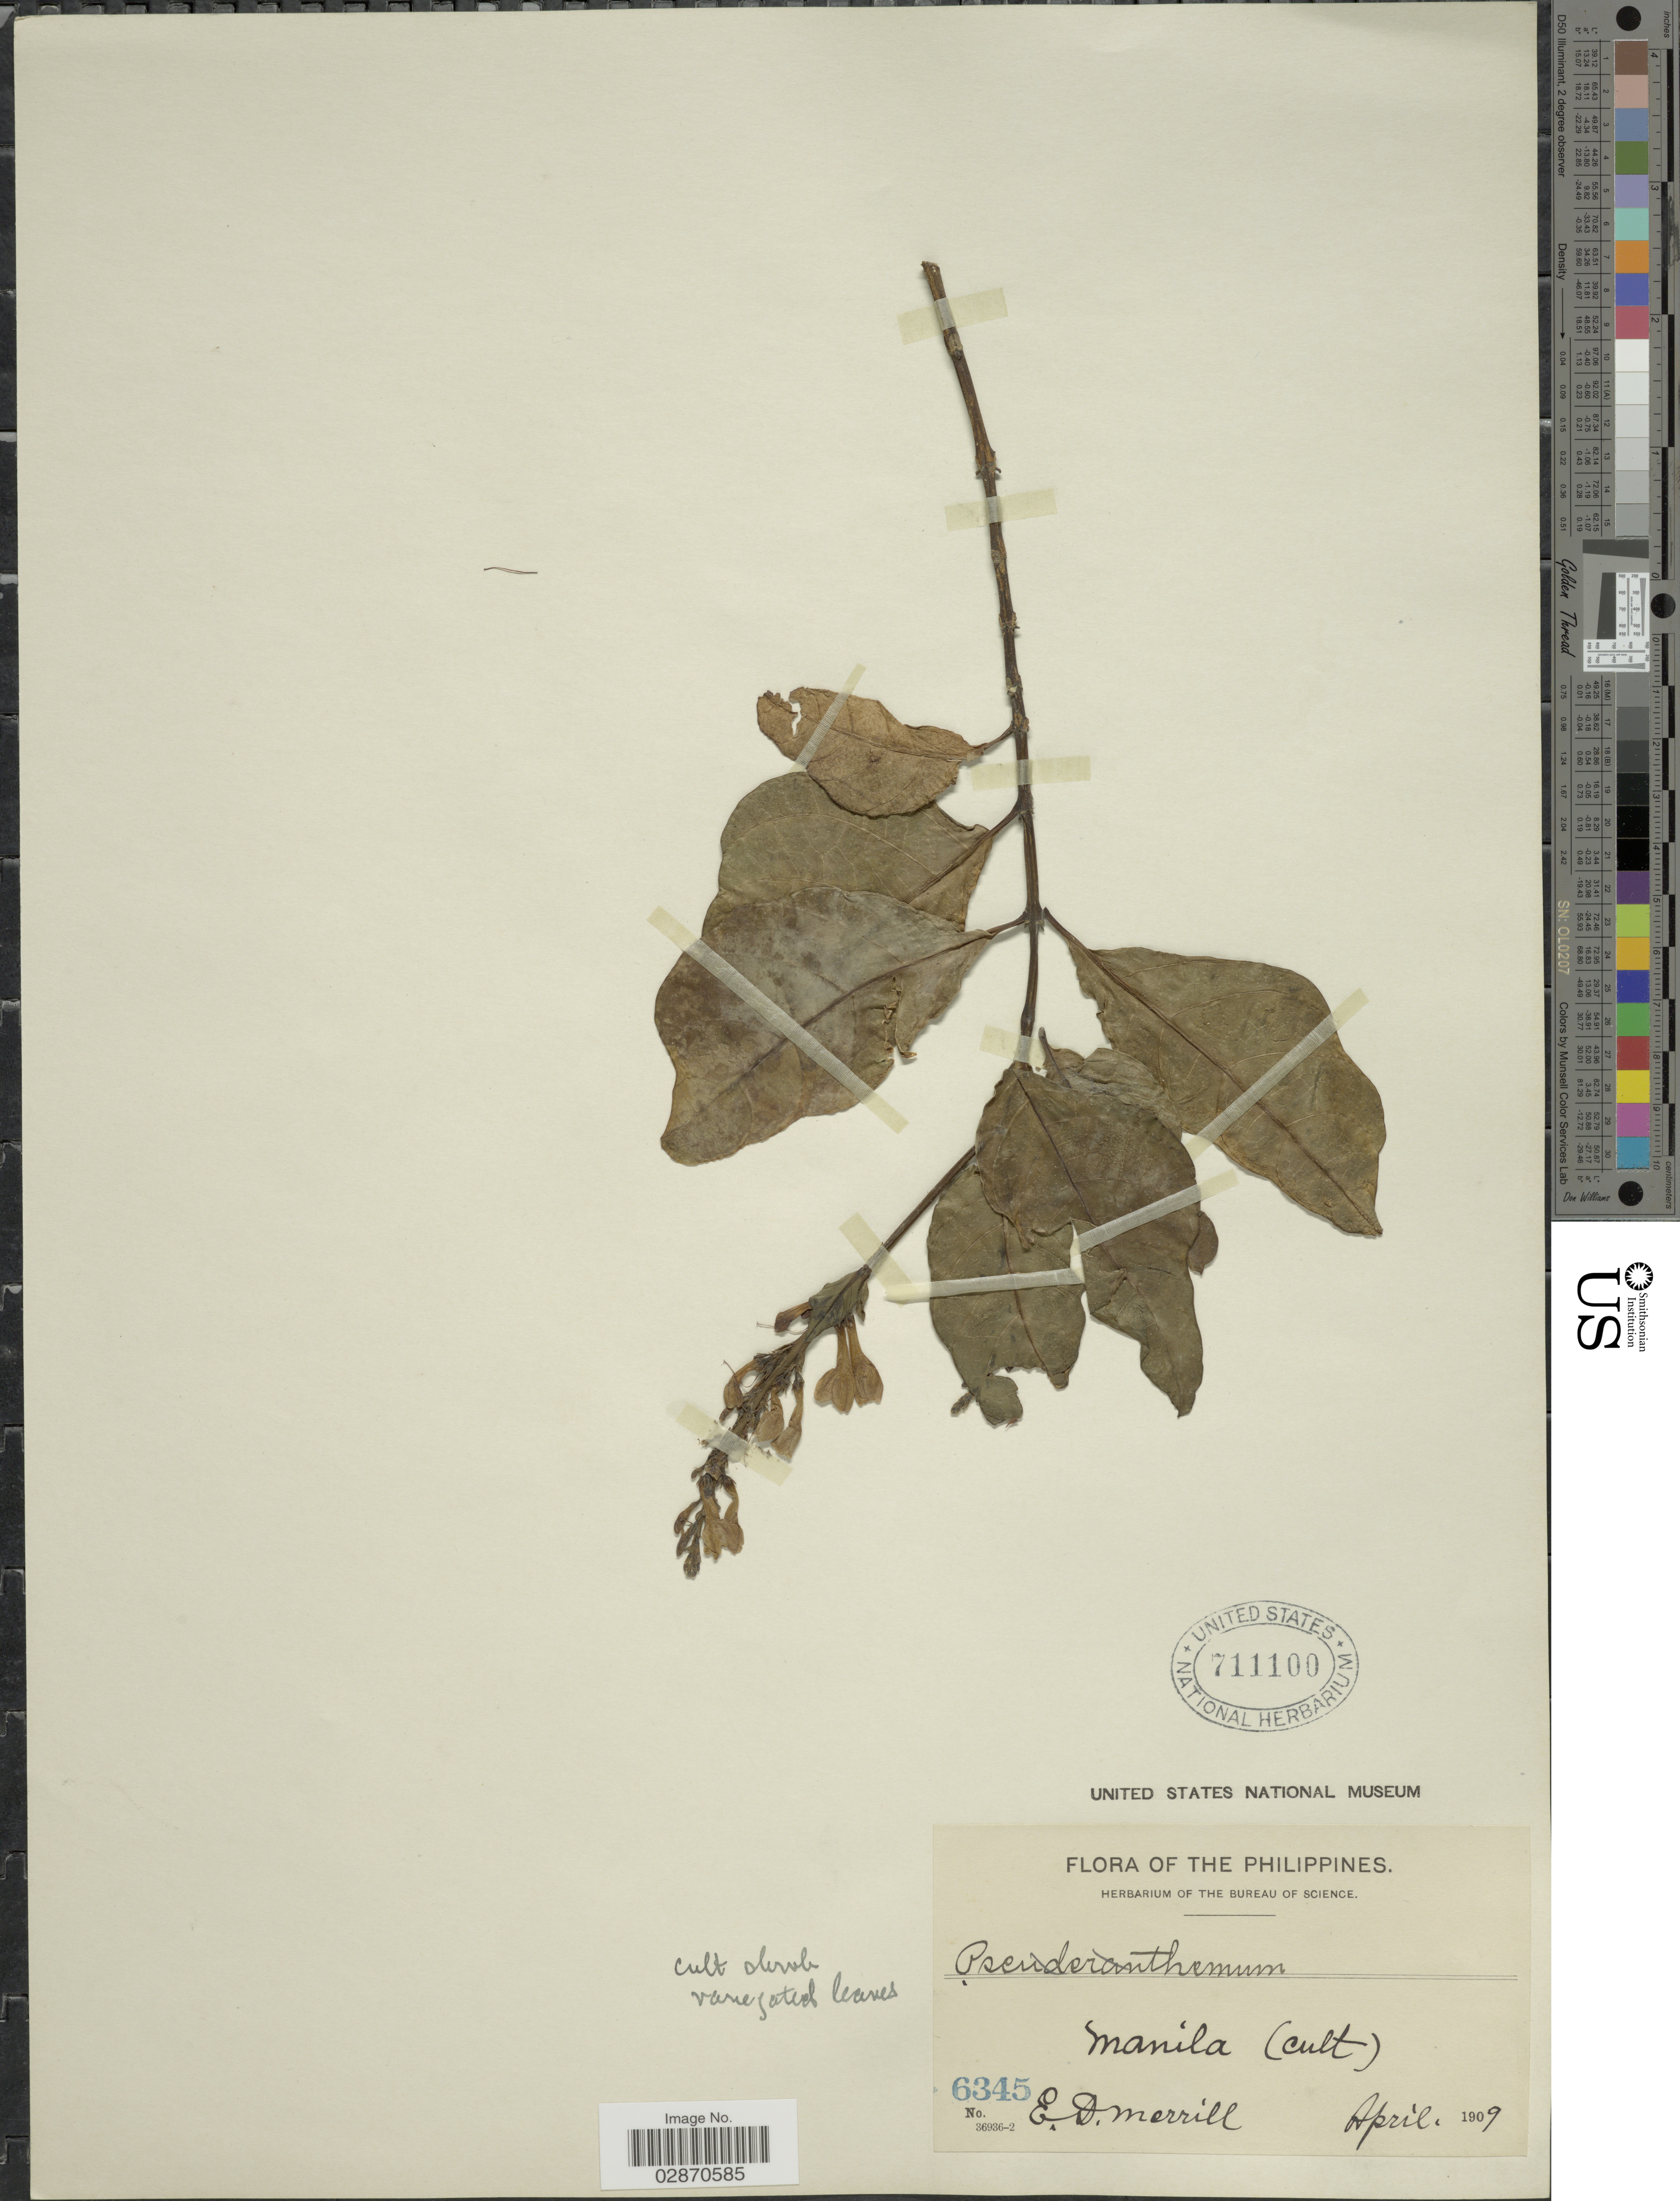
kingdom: Plantae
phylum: Tracheophyta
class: Magnoliopsida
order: Lamiales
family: Acanthaceae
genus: Pseuderanthemum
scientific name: Pseuderanthemum atropurpureum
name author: (W. Bull) L.H. Bailey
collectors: E. D. Merrill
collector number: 6345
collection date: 1909-04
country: Philippines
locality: Manila.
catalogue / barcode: US 711100